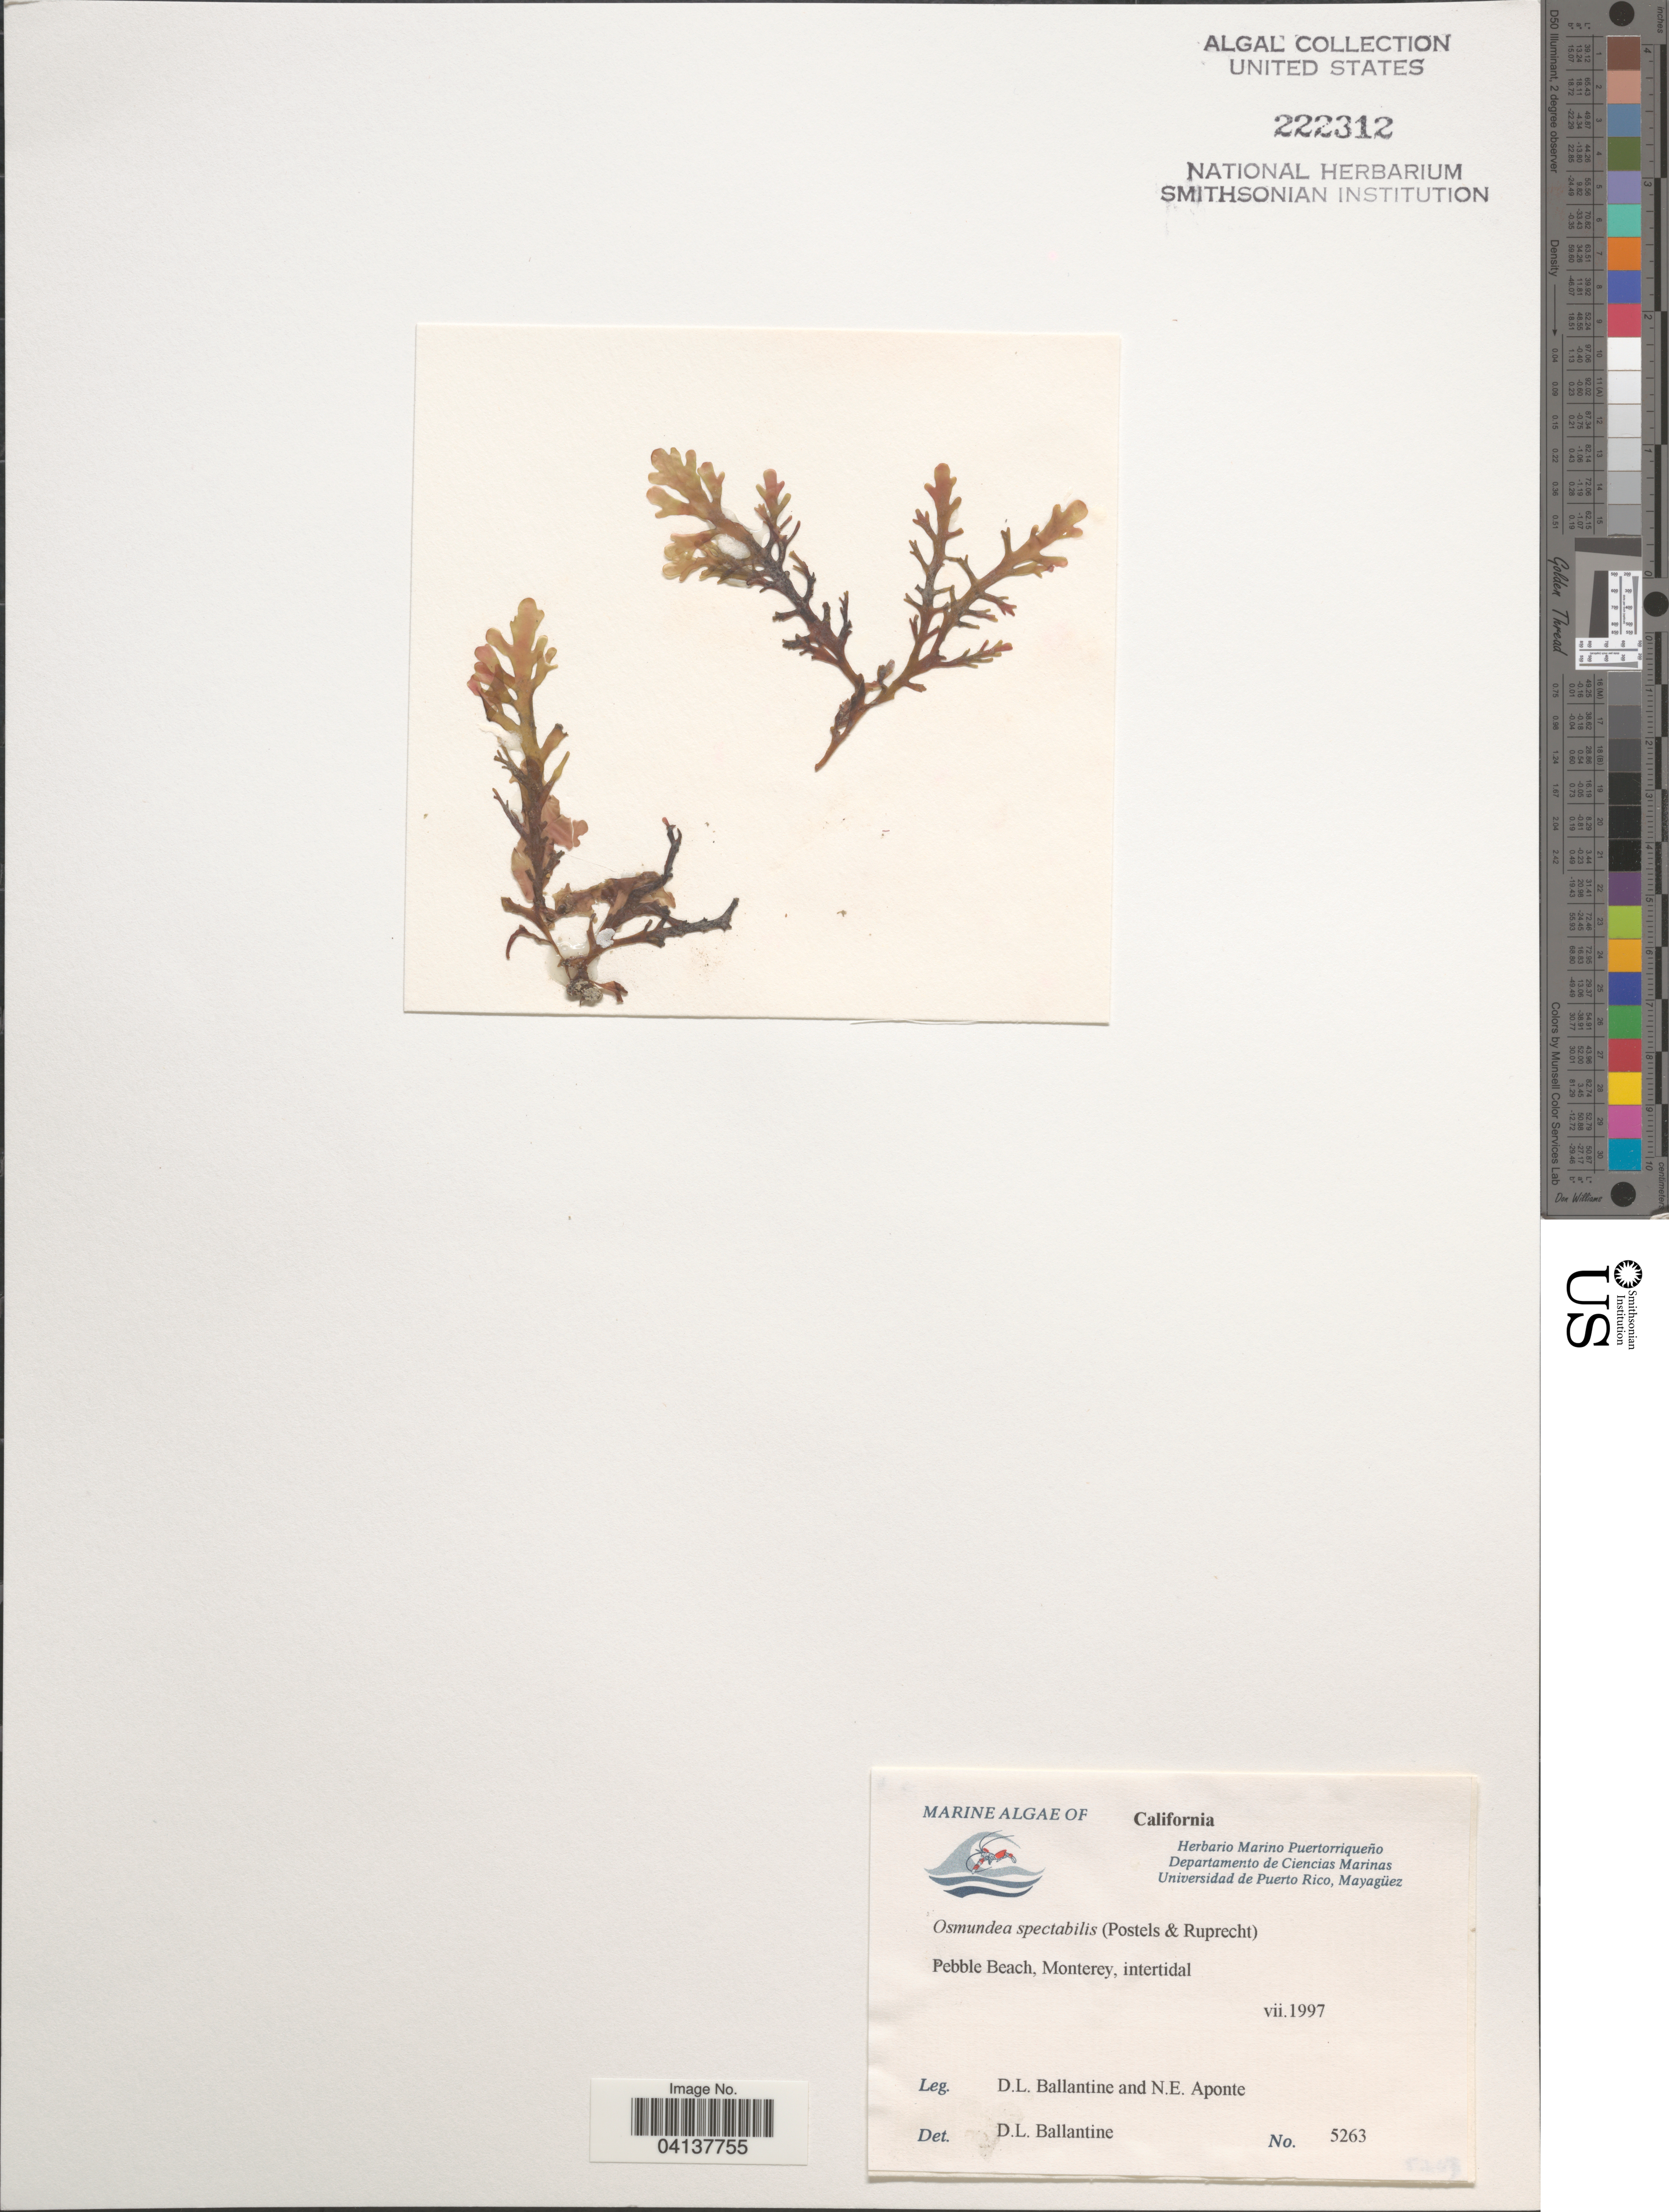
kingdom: Plantae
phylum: Rhodophyta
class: Florideophyceae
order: Ceramiales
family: Rhodomelaceae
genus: Osmundea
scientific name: Osmundea spectabilis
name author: (Postels & Rupr.) K.W. Nam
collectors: D.L. Ballantine & N. E. Aponte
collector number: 5263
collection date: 1997-07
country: United States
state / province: California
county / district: Monterey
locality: Pebble Beach, Monterey.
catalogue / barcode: US 222312